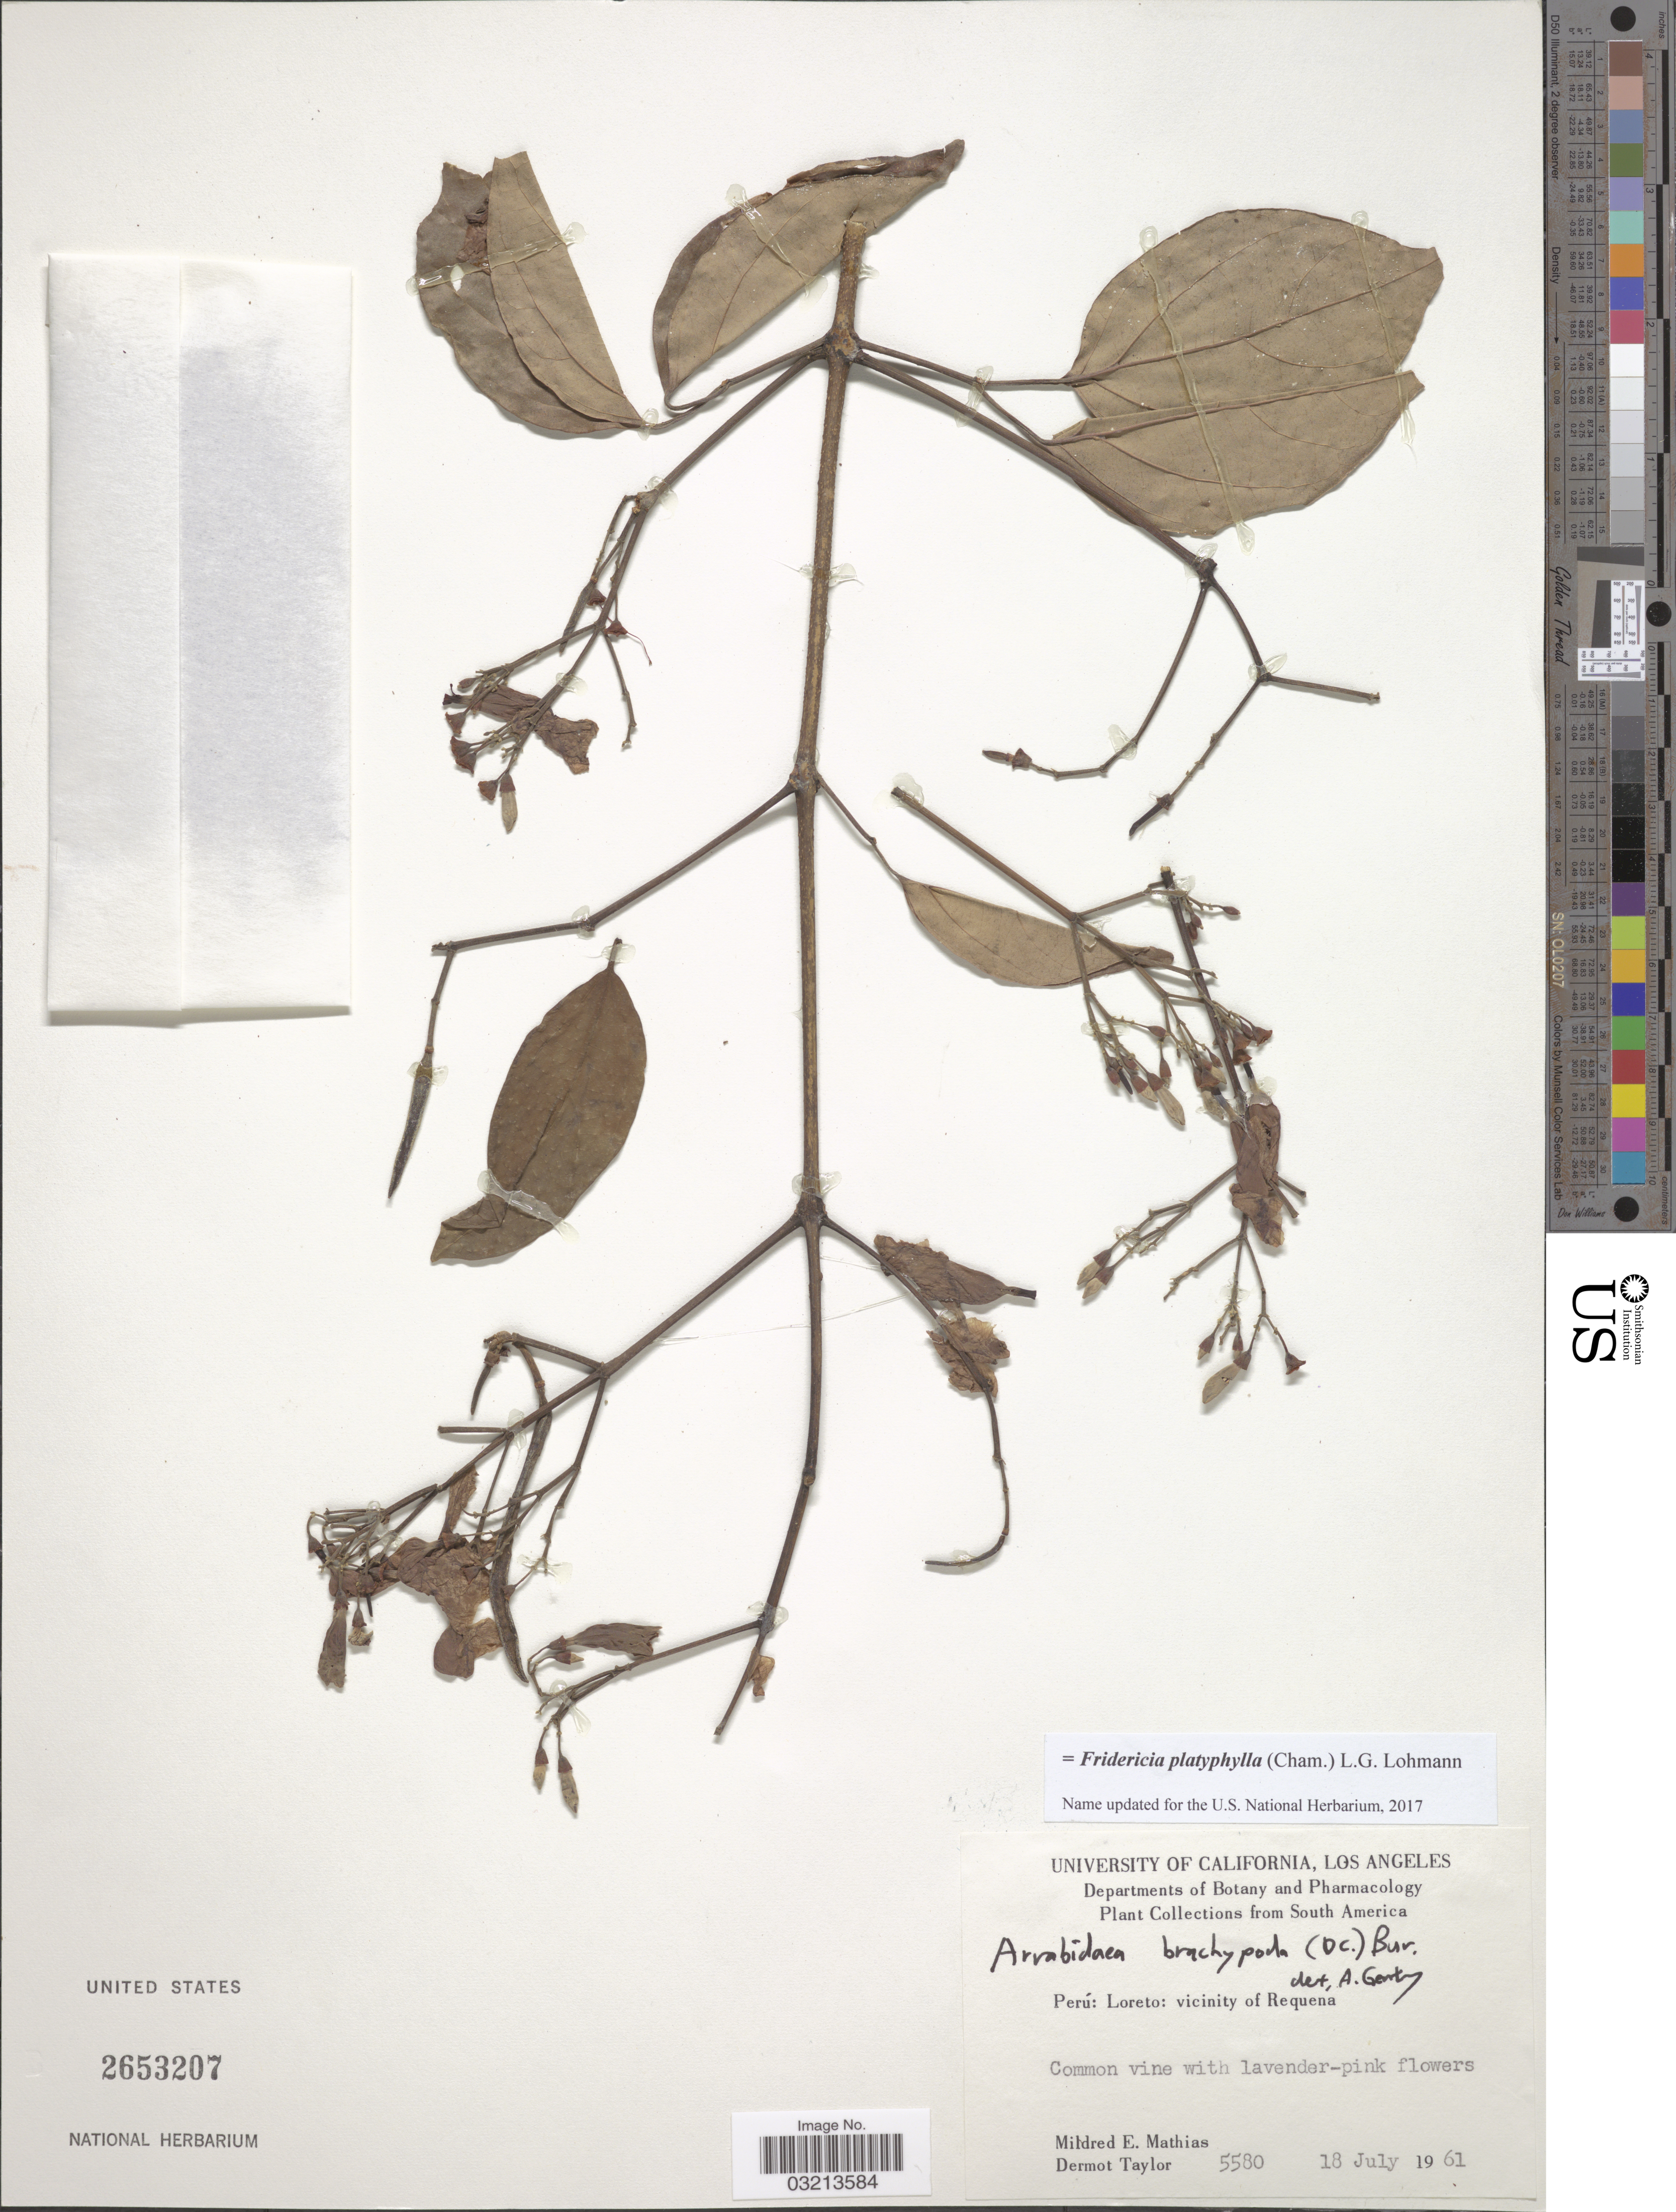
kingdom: Plantae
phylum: Tracheophyta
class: Magnoliopsida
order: Lamiales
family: Bignoniaceae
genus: Fridericia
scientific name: Fridericia platyphylla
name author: (Cham.) L.G. Lohmann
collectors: M. E. Mathias & D. Taylor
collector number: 5580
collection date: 1961-07-18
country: Peru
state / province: Loreto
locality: Vicinity of Requena.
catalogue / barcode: US 2653207